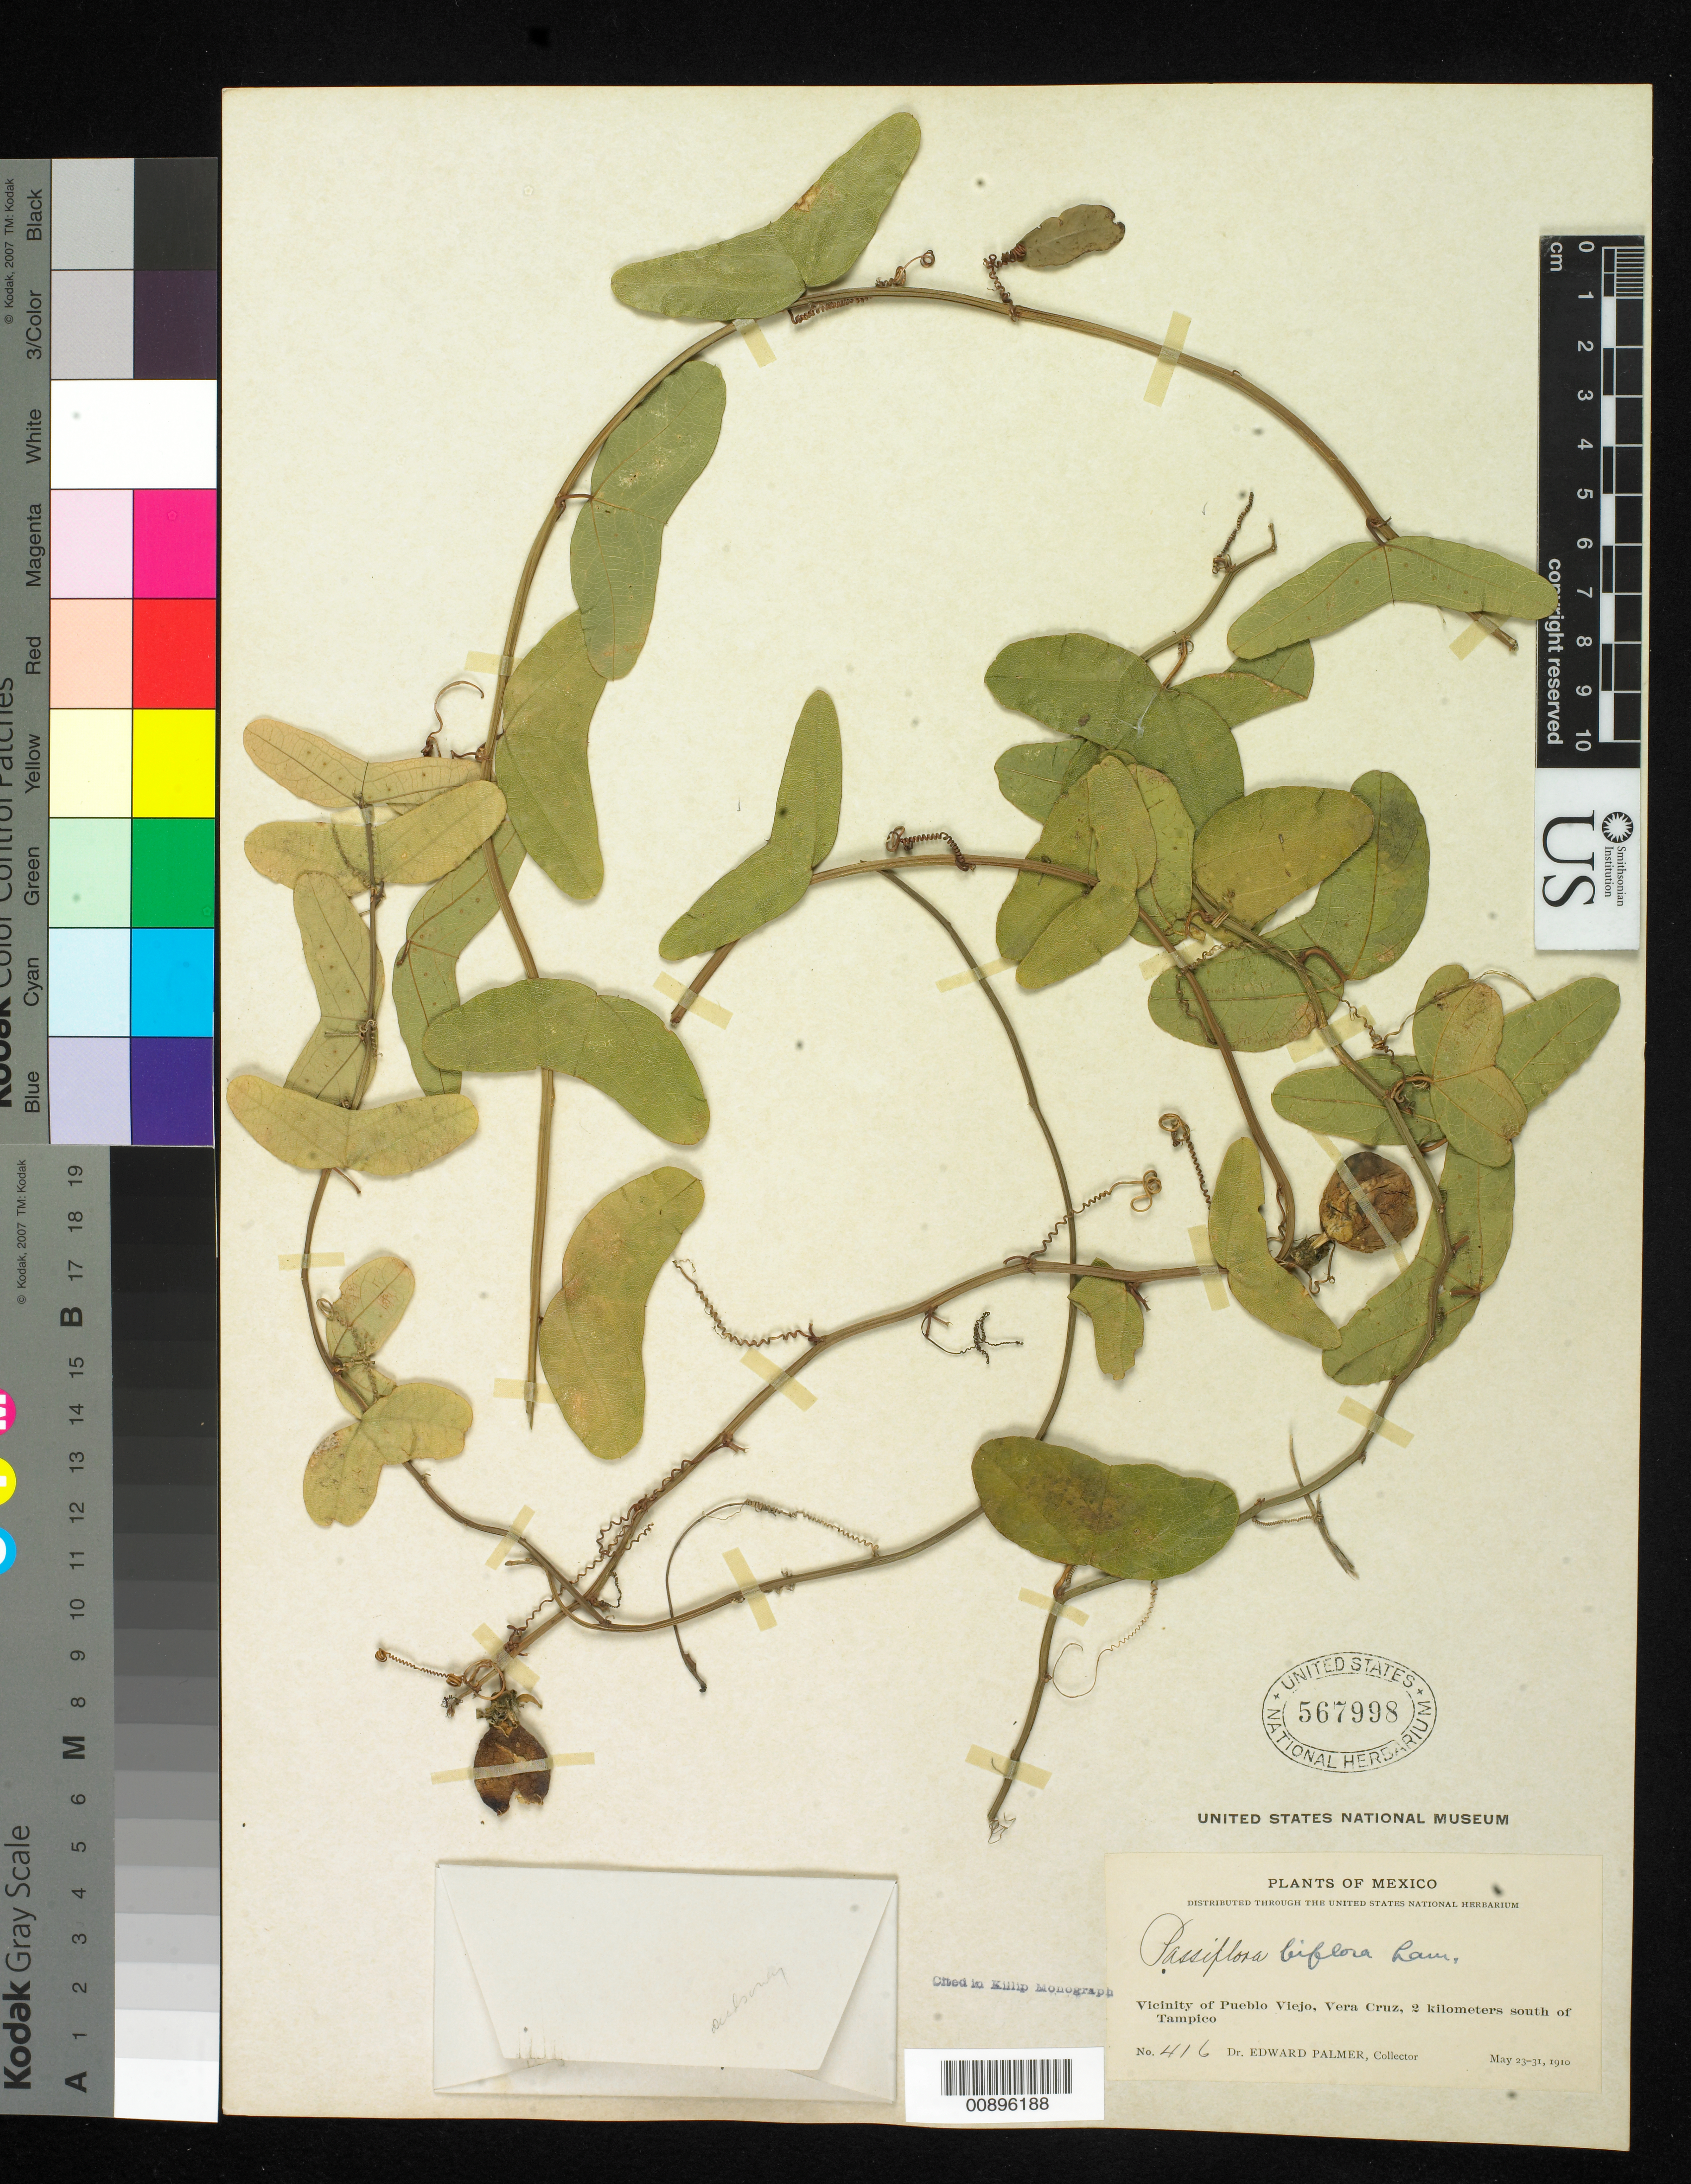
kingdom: Plantae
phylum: Tracheophyta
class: Magnoliopsida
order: Malpighiales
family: Passifloraceae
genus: Passiflora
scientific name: Passiflora biflora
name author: Lam.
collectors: E. Palmer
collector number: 416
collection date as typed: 23 May 1910 to 31 May 1910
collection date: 1910-05-23/1910-05-31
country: Mexico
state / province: Veracruz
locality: Vicinity of Pueblo Viejo, Veracruz, 2 kilometers south of Tampico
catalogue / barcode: US 567998